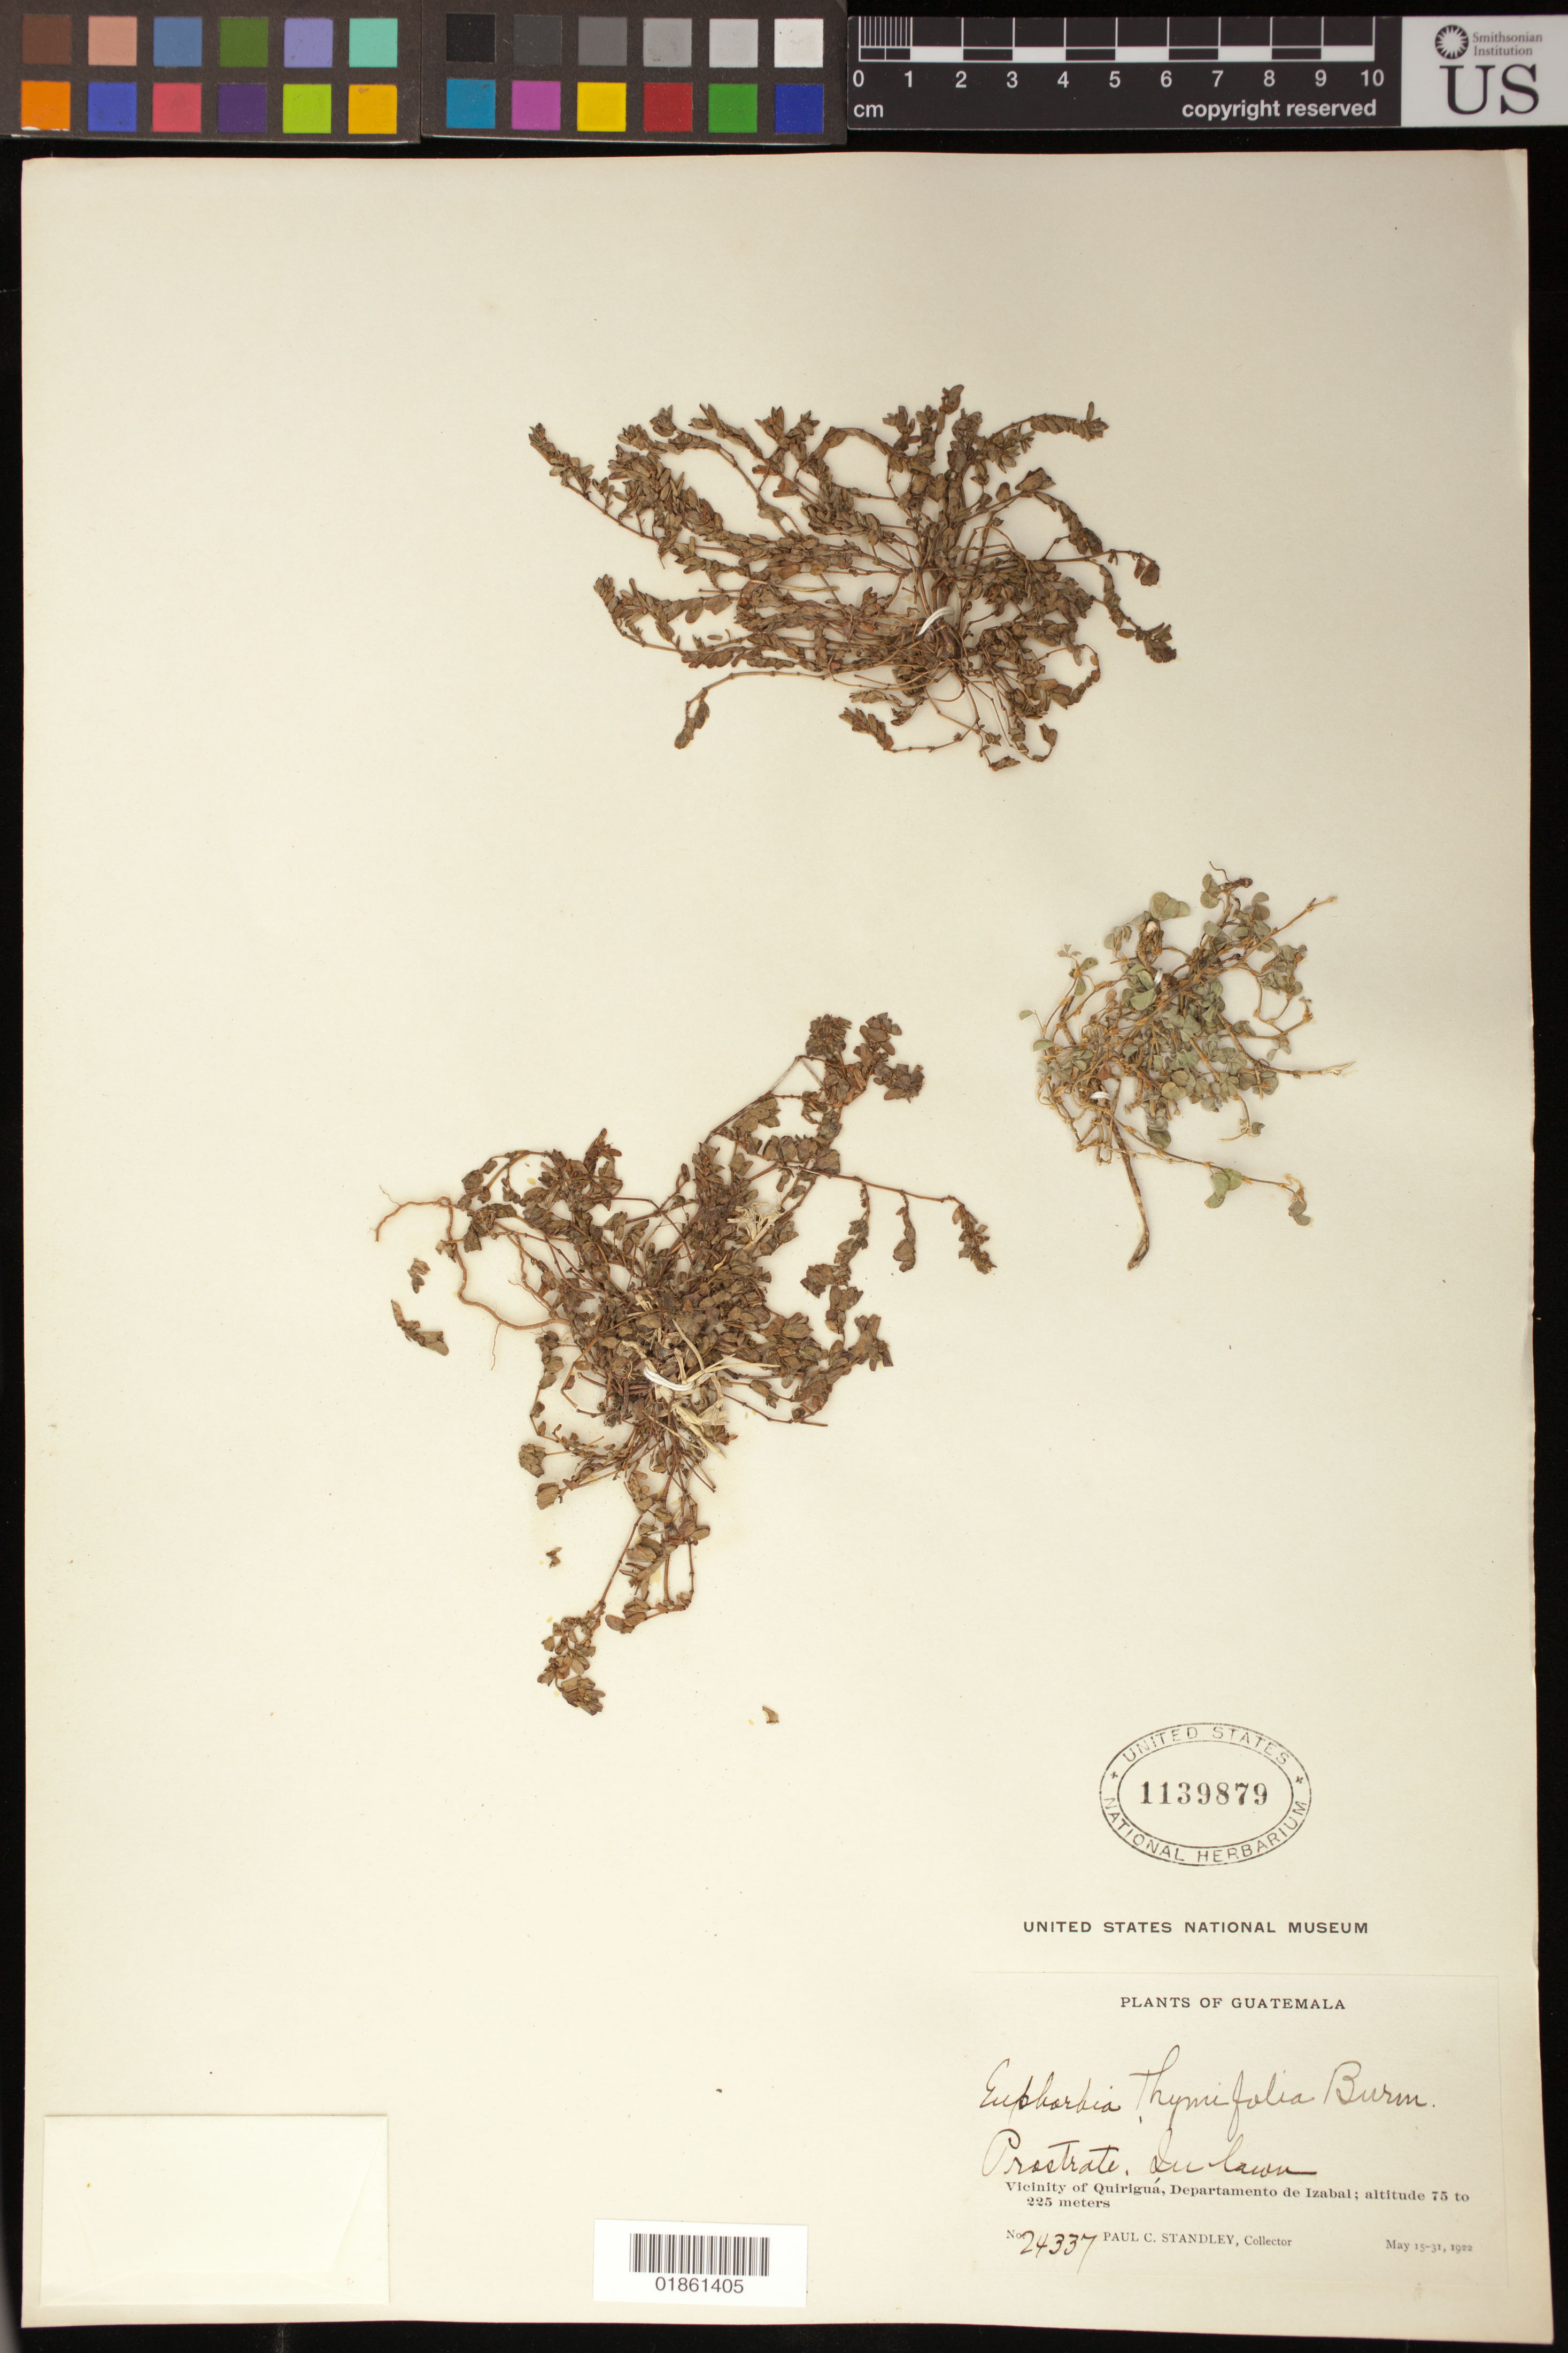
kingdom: Plantae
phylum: Tracheophyta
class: Magnoliopsida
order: Malpighiales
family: Euphorbiaceae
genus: Euphorbia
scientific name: Euphorbia thymifolia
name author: L.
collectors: P. C. Standley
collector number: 24337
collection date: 1922-05-15/1922-05-31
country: Guatemala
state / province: Izabal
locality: Vicinity of Quirigua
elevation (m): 75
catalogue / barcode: US 1139879